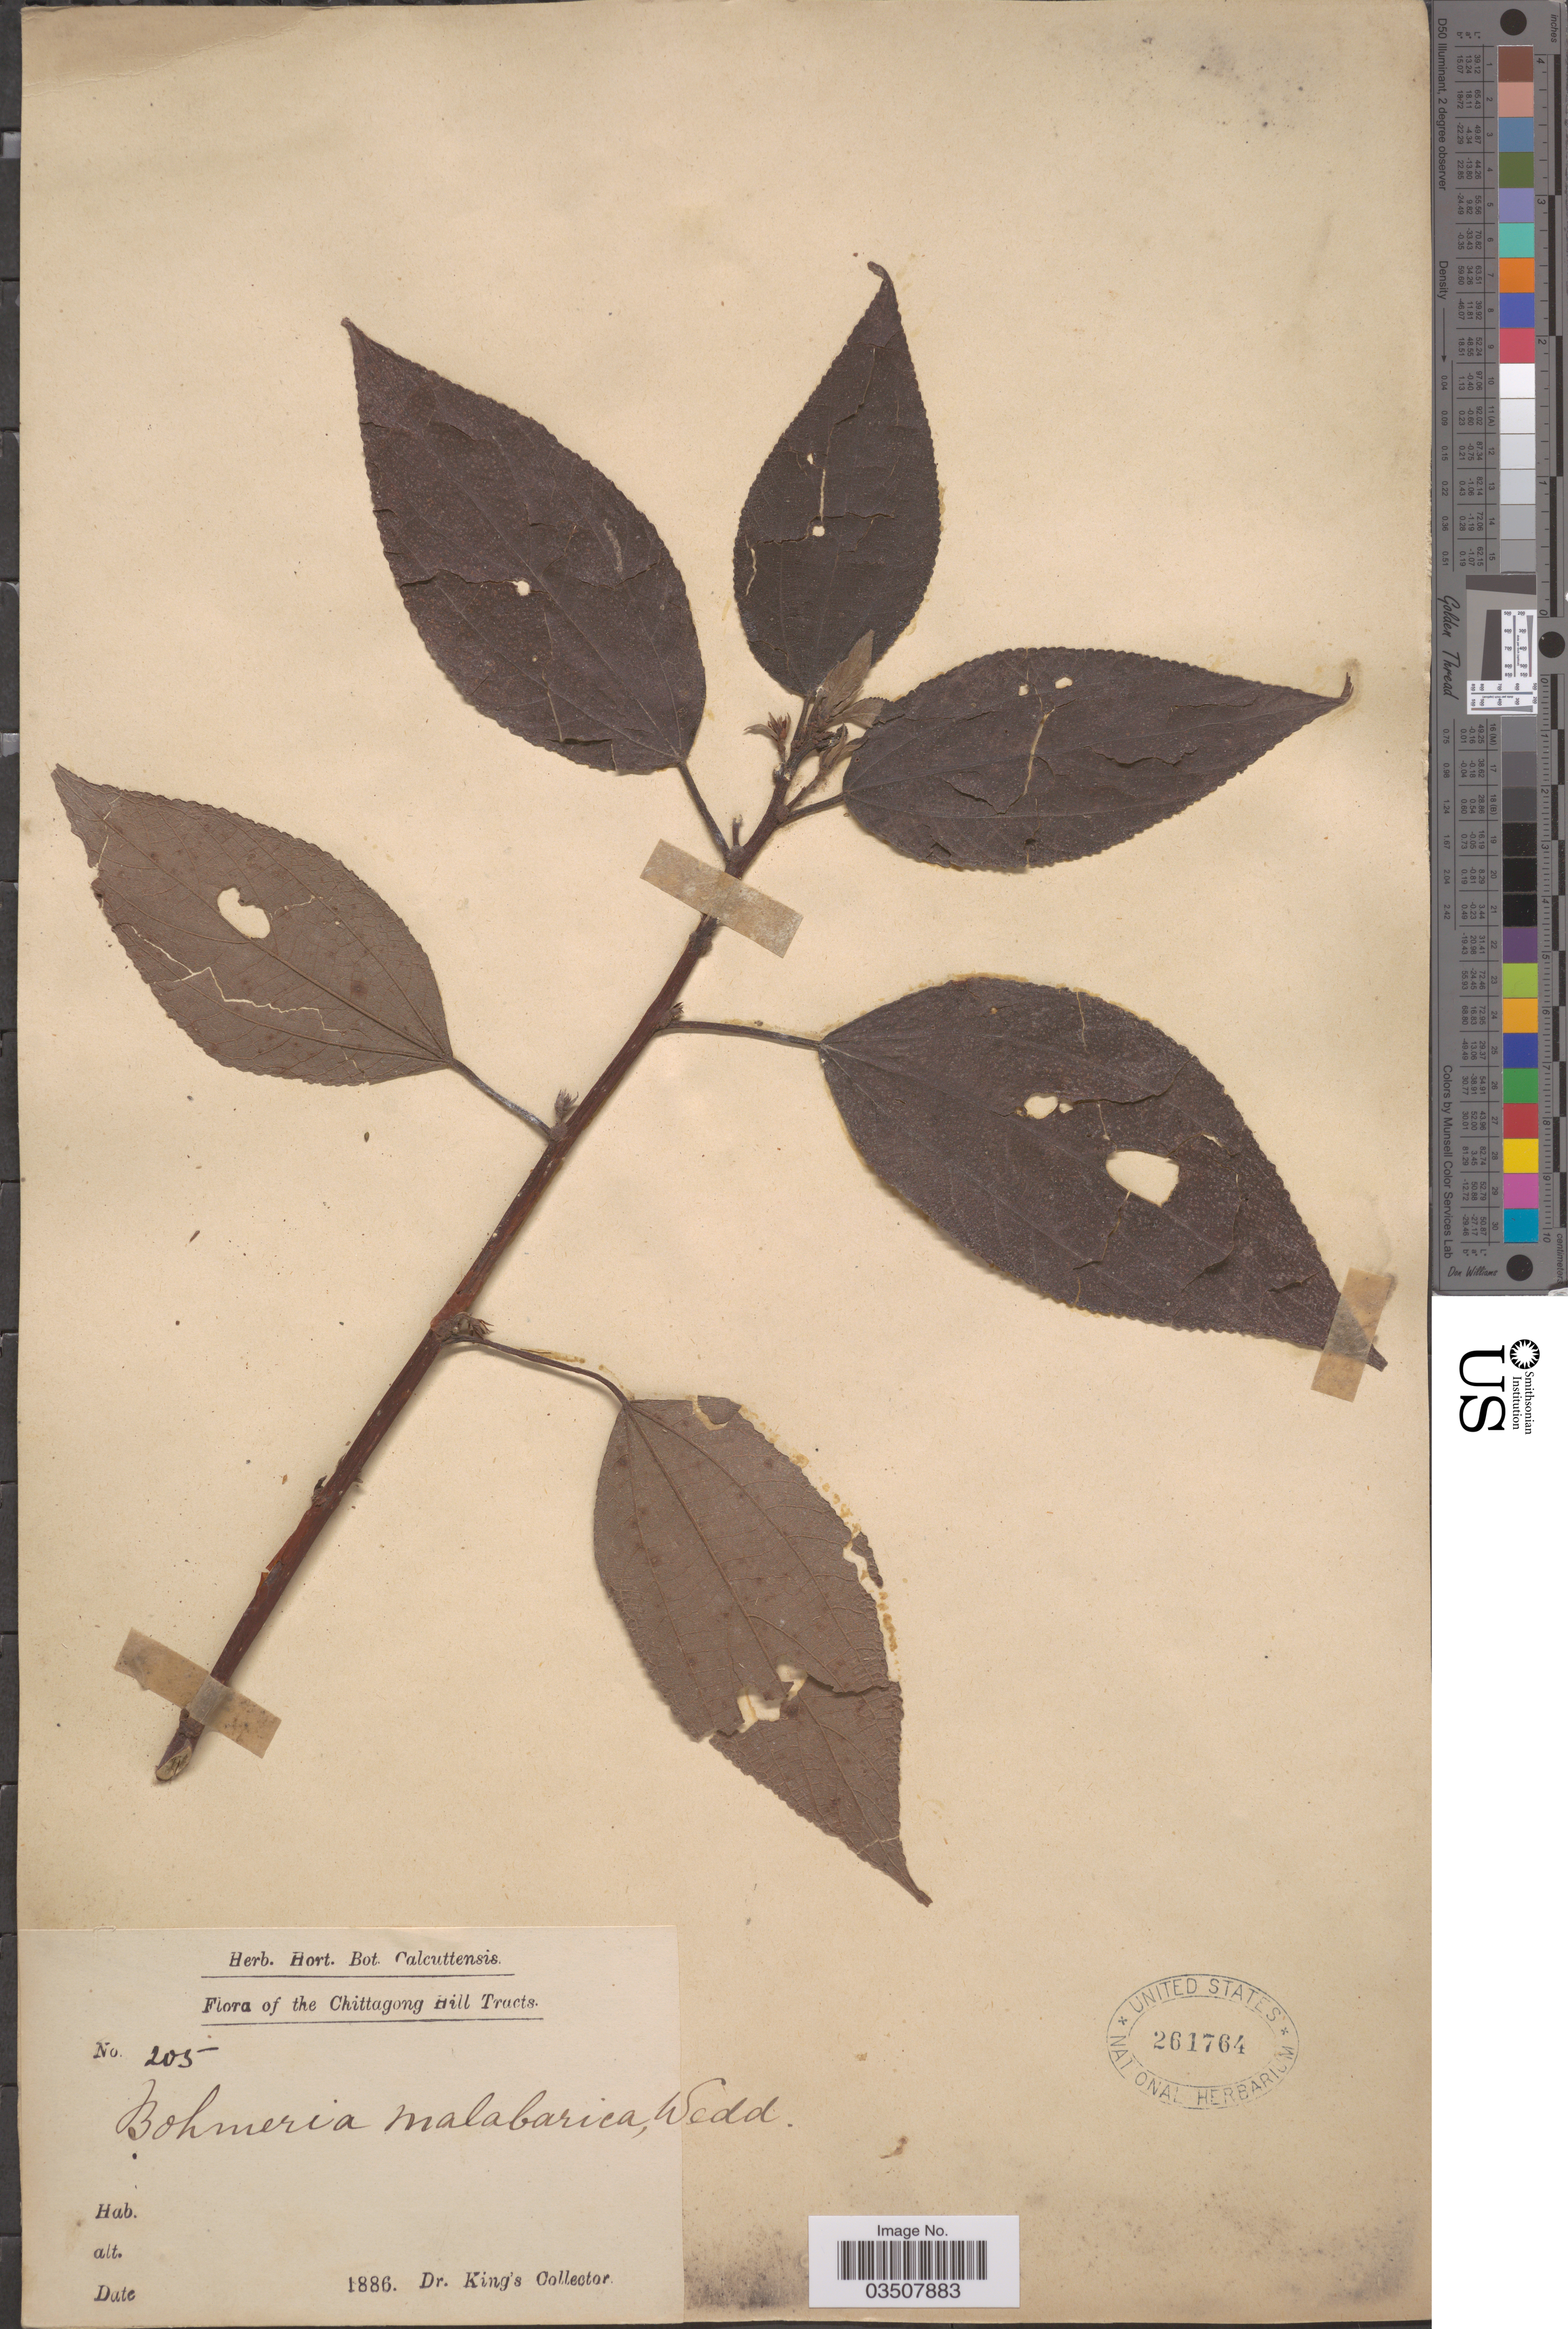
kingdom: Plantae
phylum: Tracheophyta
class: Magnoliopsida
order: Rosales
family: Urticaceae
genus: Boehmeria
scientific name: Boehmeria malabarica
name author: Wedd.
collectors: Dr. King's collector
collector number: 205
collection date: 1886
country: Bangladesh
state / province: Chittagong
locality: The Chittagong Hill Tracts.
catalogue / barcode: US 261764